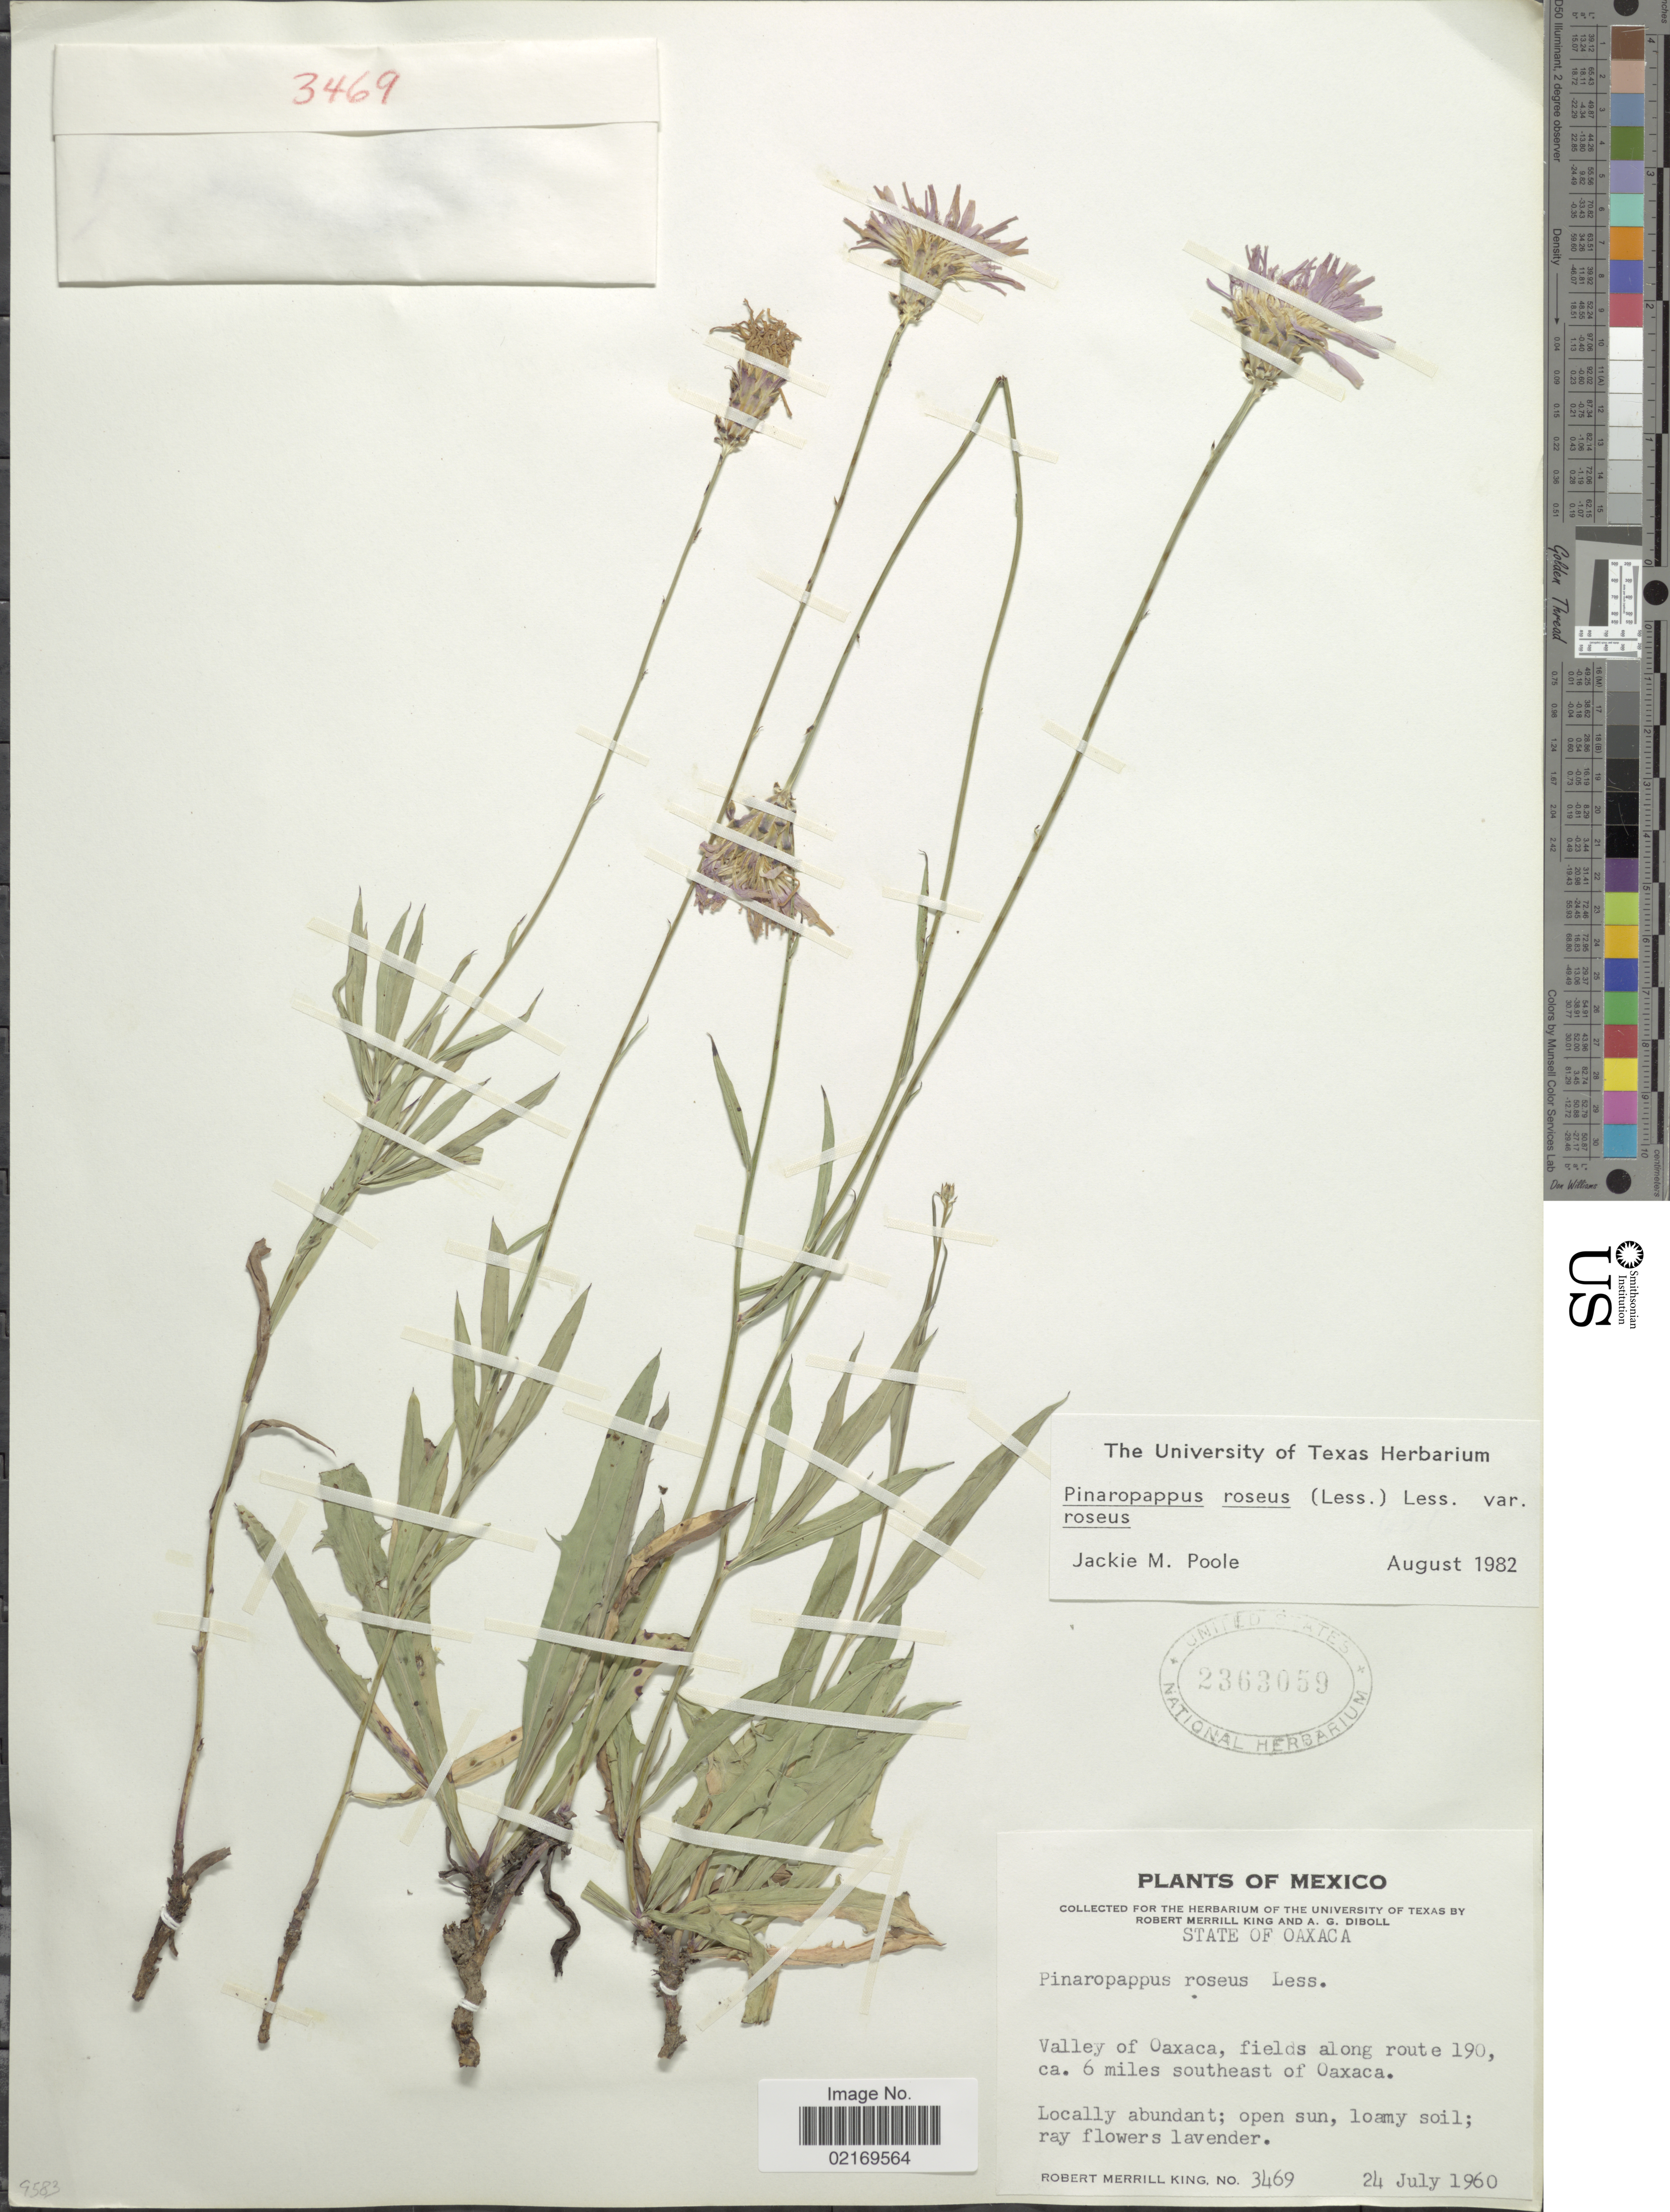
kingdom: Plantae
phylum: Tracheophyta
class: Magnoliopsida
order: Asterales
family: Asteraceae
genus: Pinaropappus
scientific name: Pinaropappus roseus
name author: Less.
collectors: R. M. King & A. Diboll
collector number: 3469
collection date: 1960-07-24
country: Mexico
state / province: Oaxaca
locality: Valley of Oaxaca, fields along route 190, ca. 6 miles southeast of Oaxaca.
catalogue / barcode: US 2363059